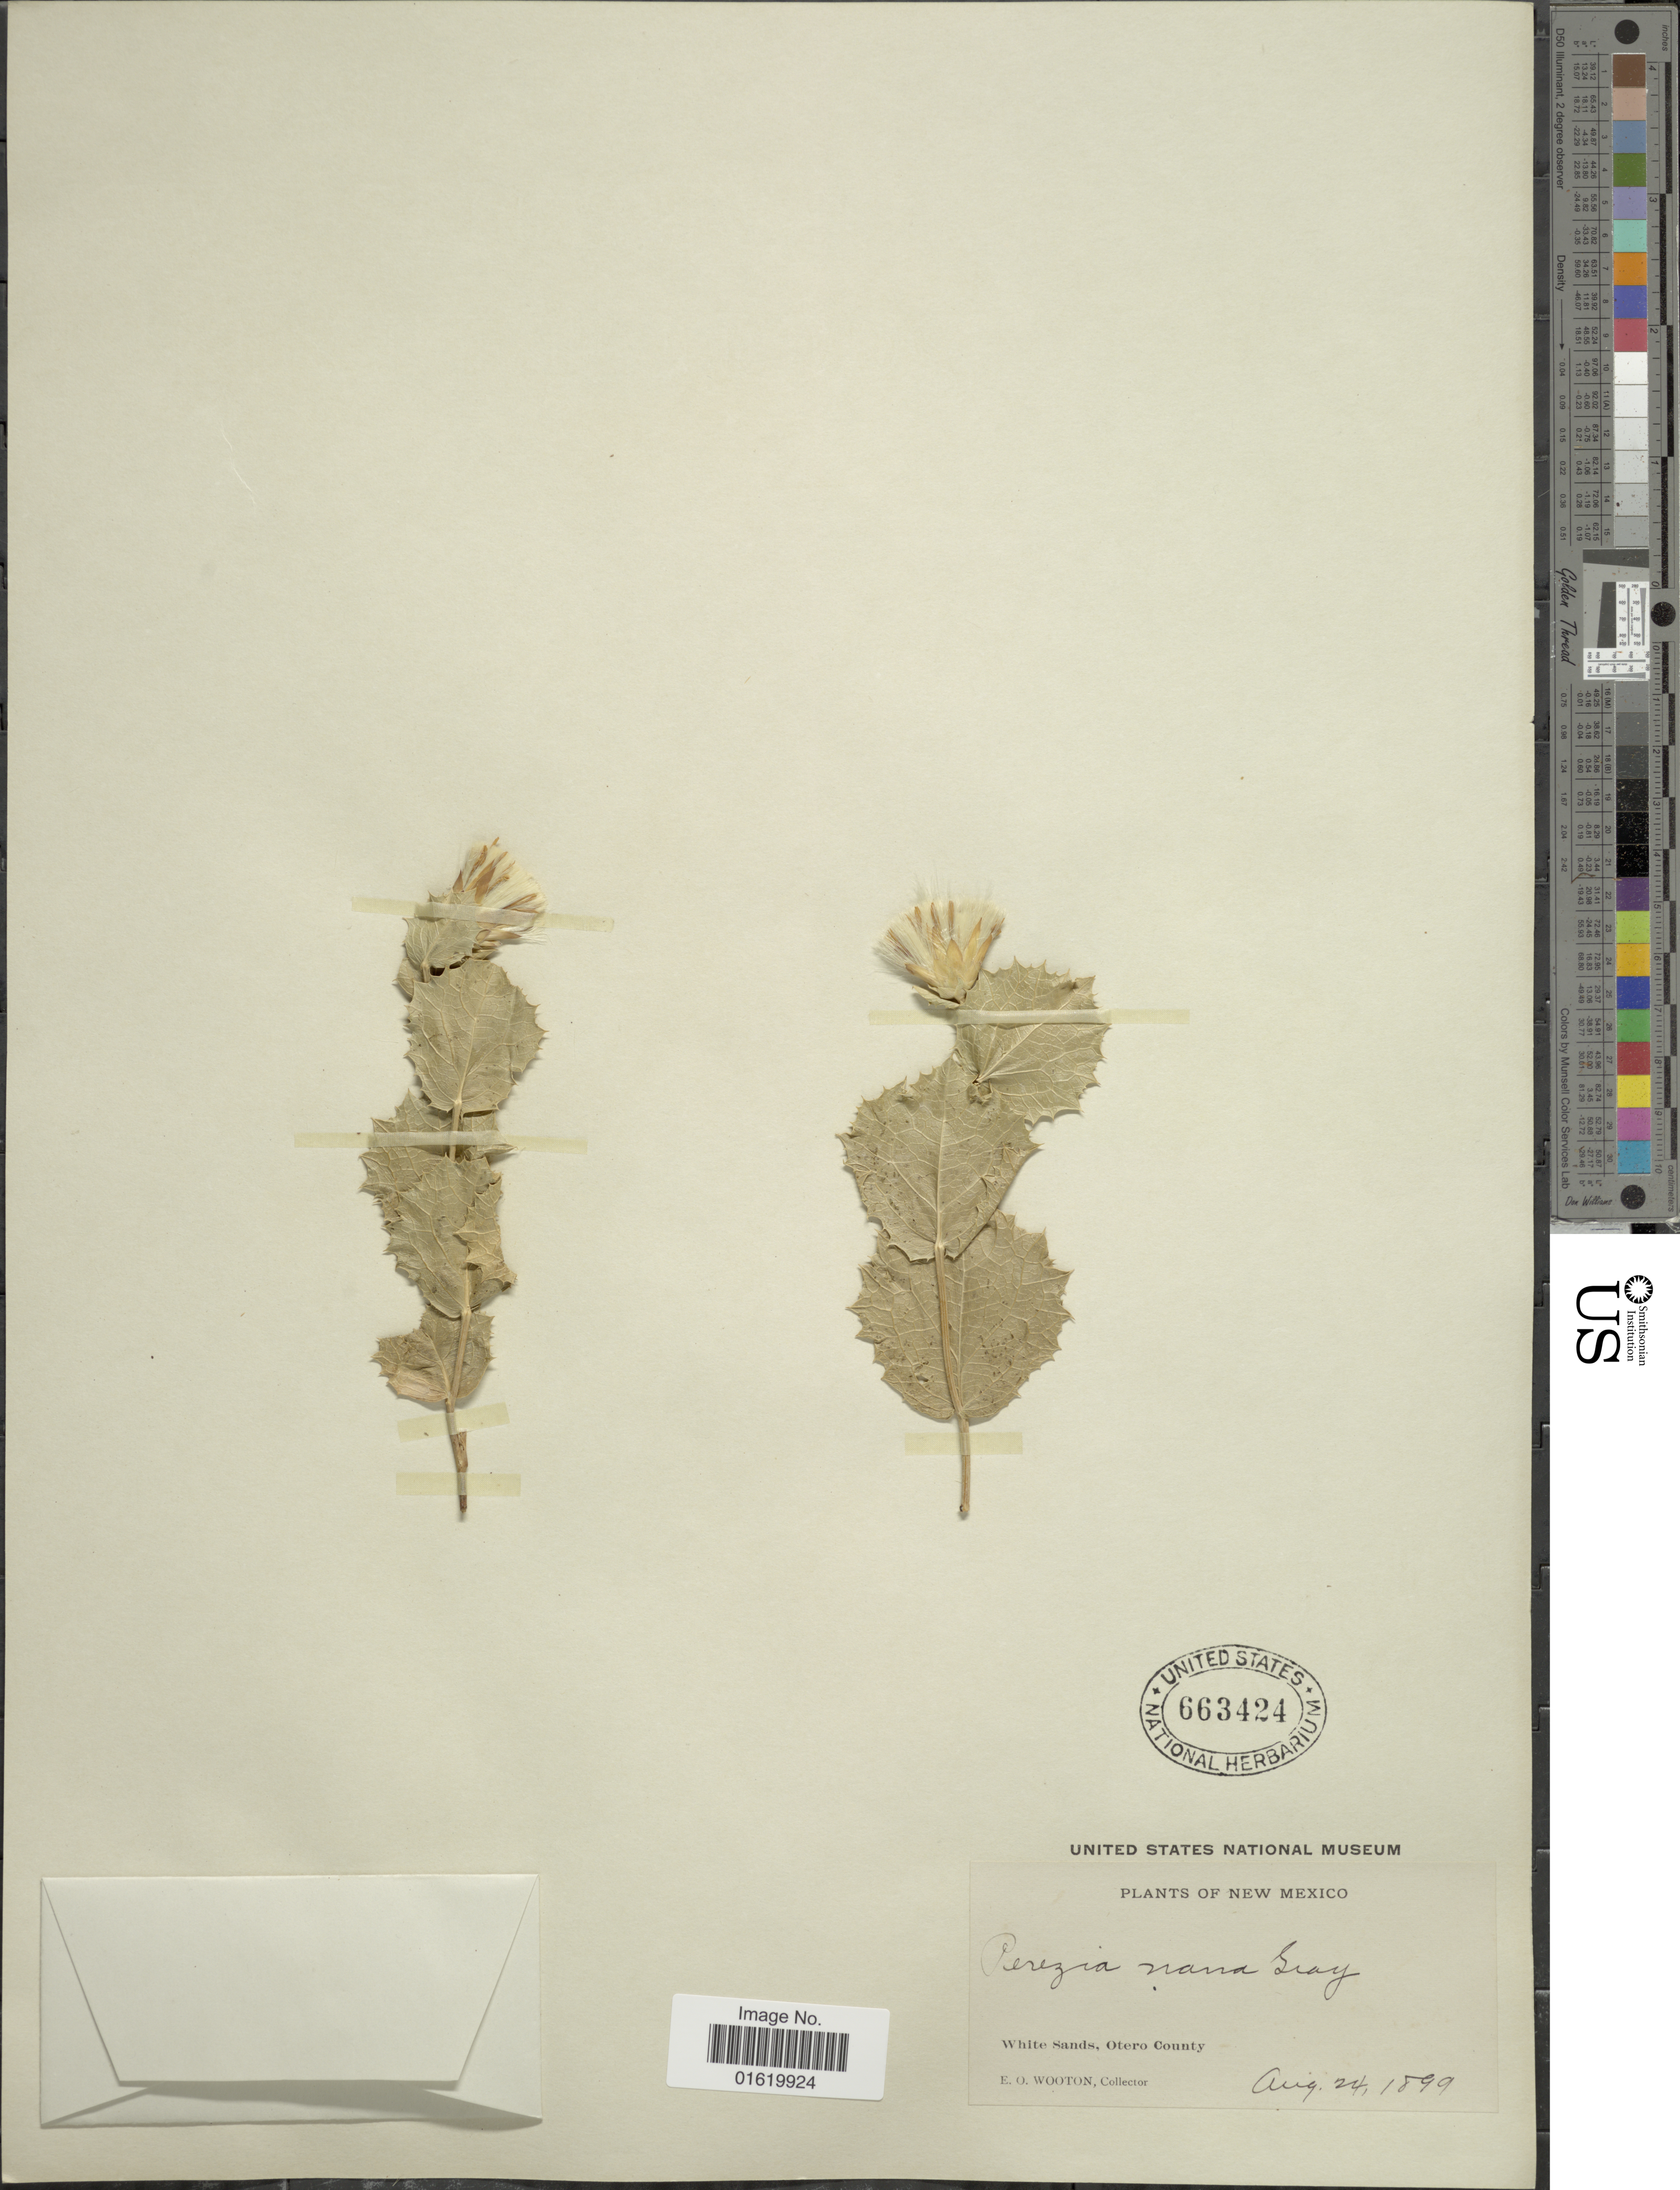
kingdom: Plantae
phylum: Tracheophyta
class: Magnoliopsida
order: Asterales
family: Asteraceae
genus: Acourtia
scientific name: Acourtia nana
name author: (A. Gray) Reveal & R.M. King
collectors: E. O. Wooton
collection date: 1899-08-24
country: United States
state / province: New Mexico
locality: White Sands, Otero County.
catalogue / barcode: US 663424